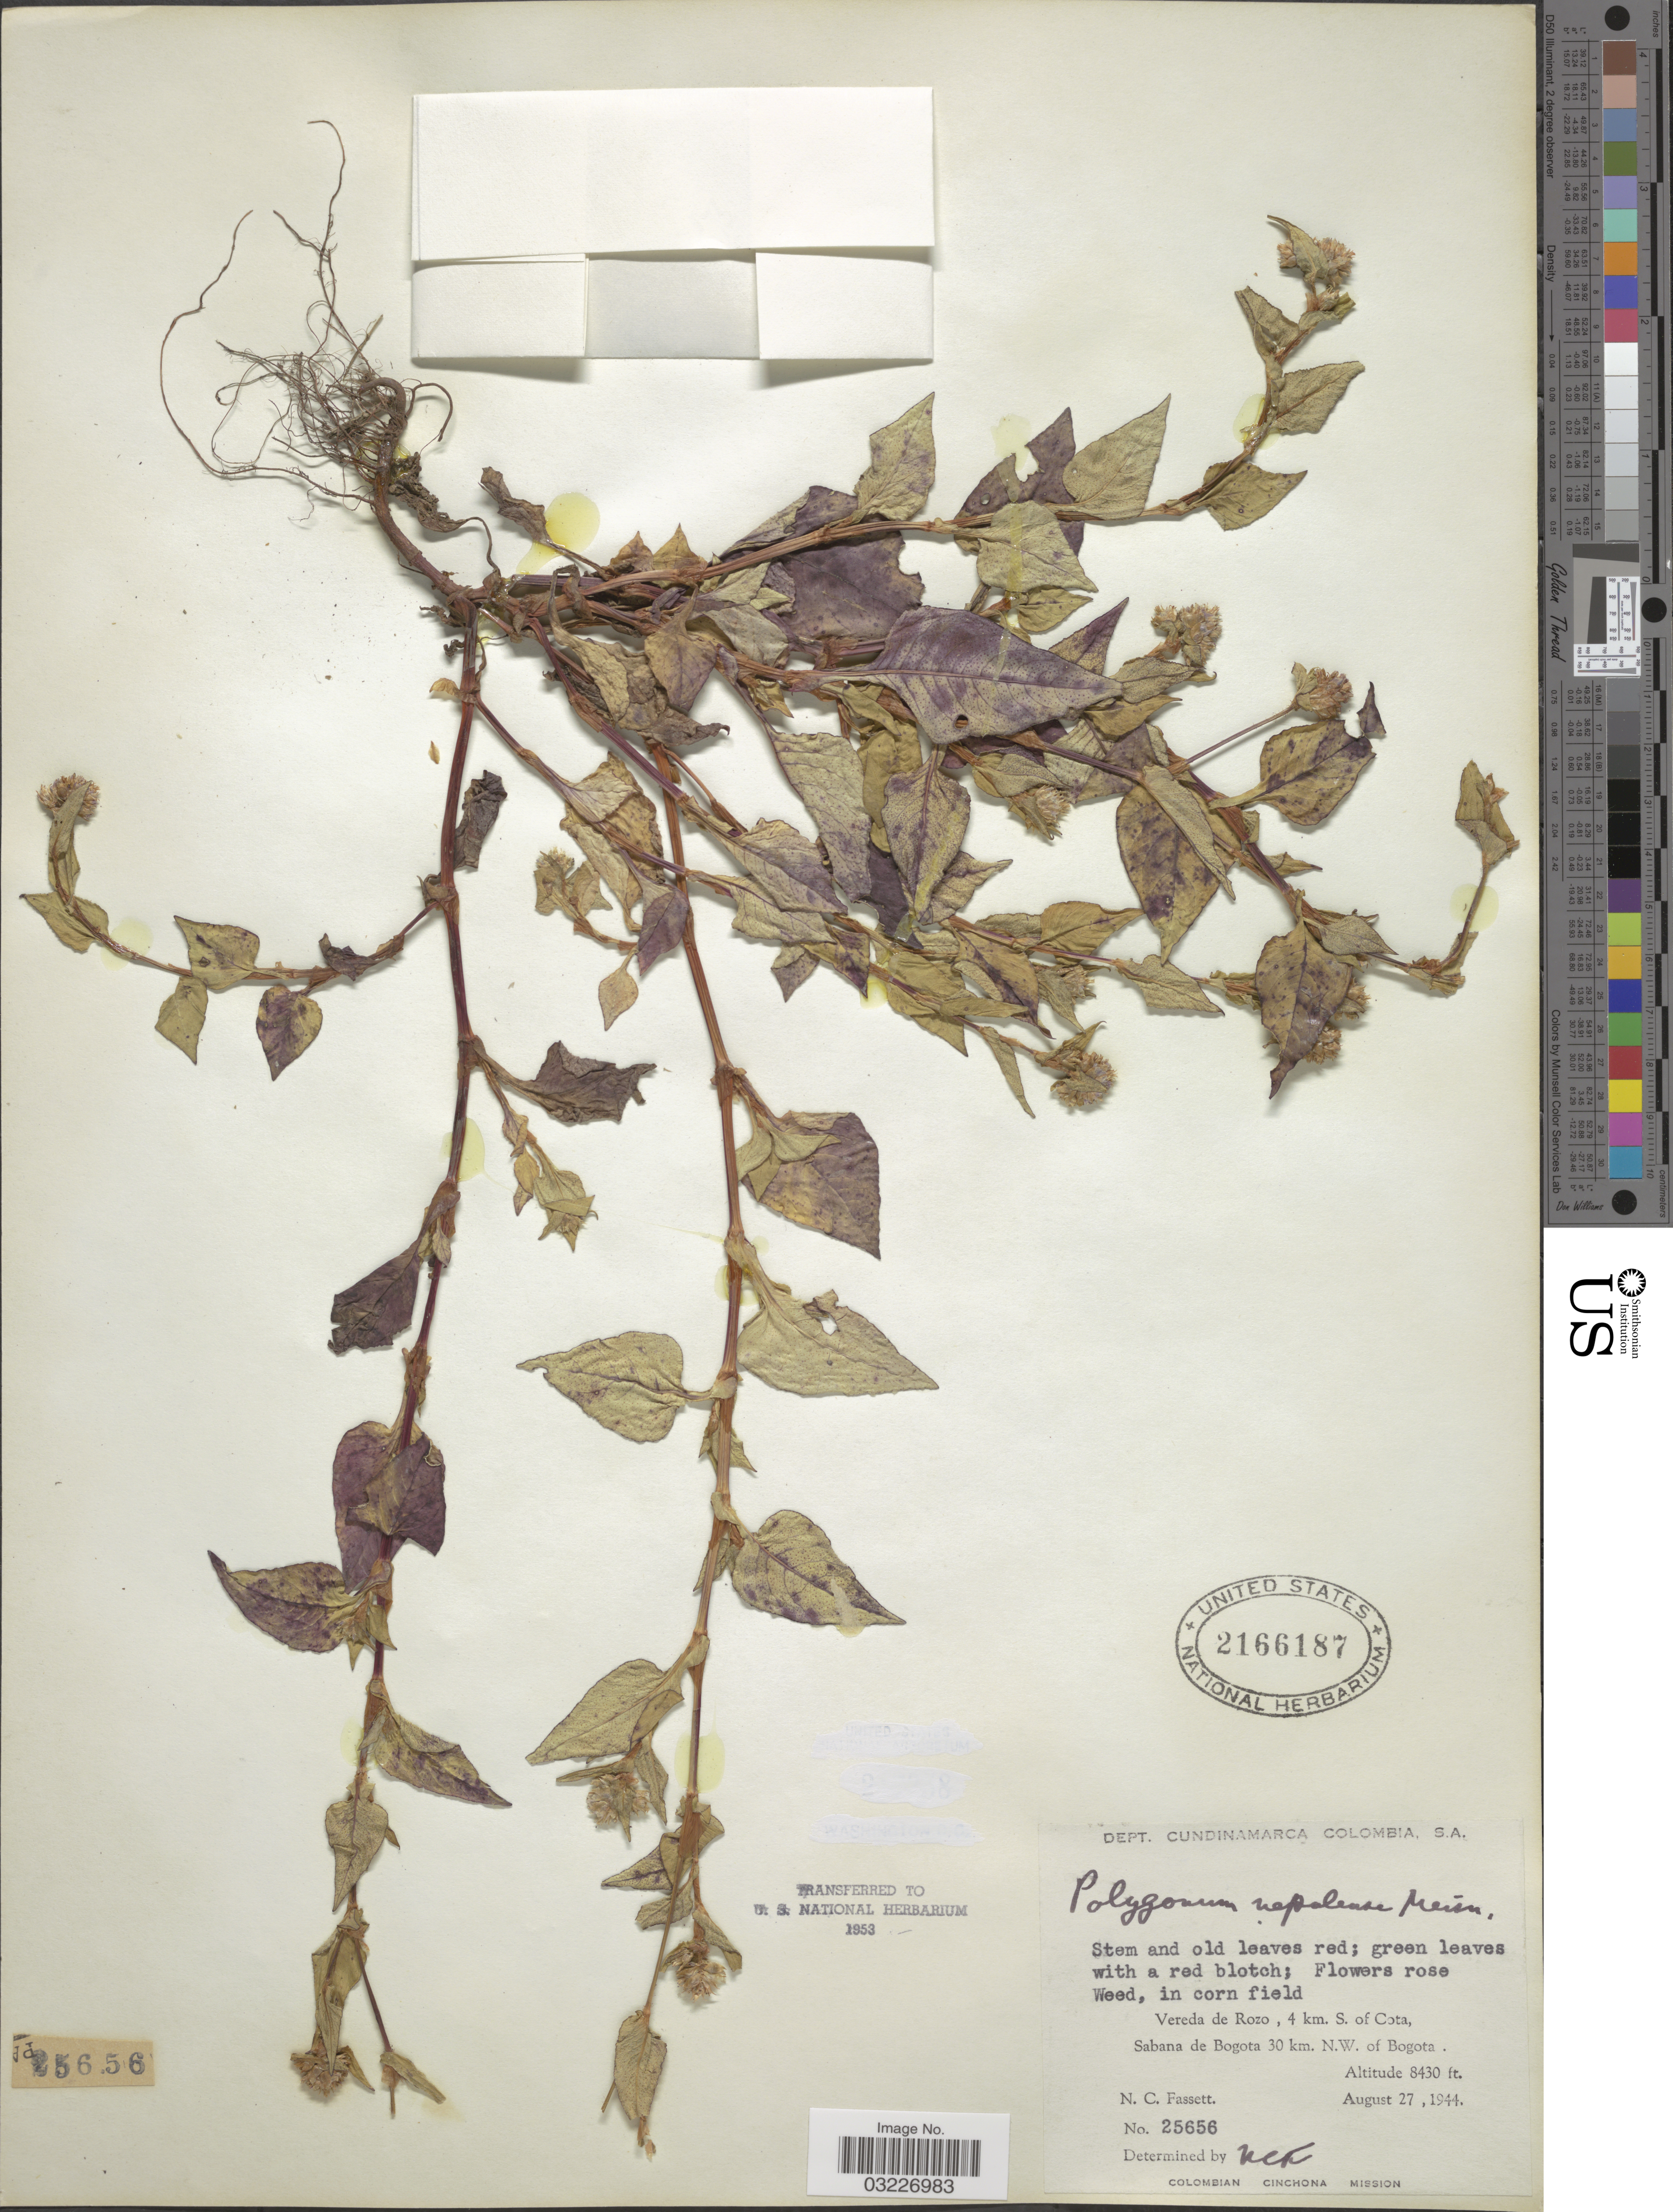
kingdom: Plantae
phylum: Tracheophyta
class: Magnoliopsida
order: Caryophyllales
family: Polygonaceae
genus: Polygonum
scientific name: Polygonum nepalense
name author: Meisn.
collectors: N. C. Fassett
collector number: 25656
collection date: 1944-08-27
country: Colombia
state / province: Cundinamarca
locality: Dept. Cundinamarca, Vereda de Rozo, 4 km. S. of Cota, Sabana de Bogota 30 km. N.W. of Bogota.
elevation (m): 2569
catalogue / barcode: US 2166187